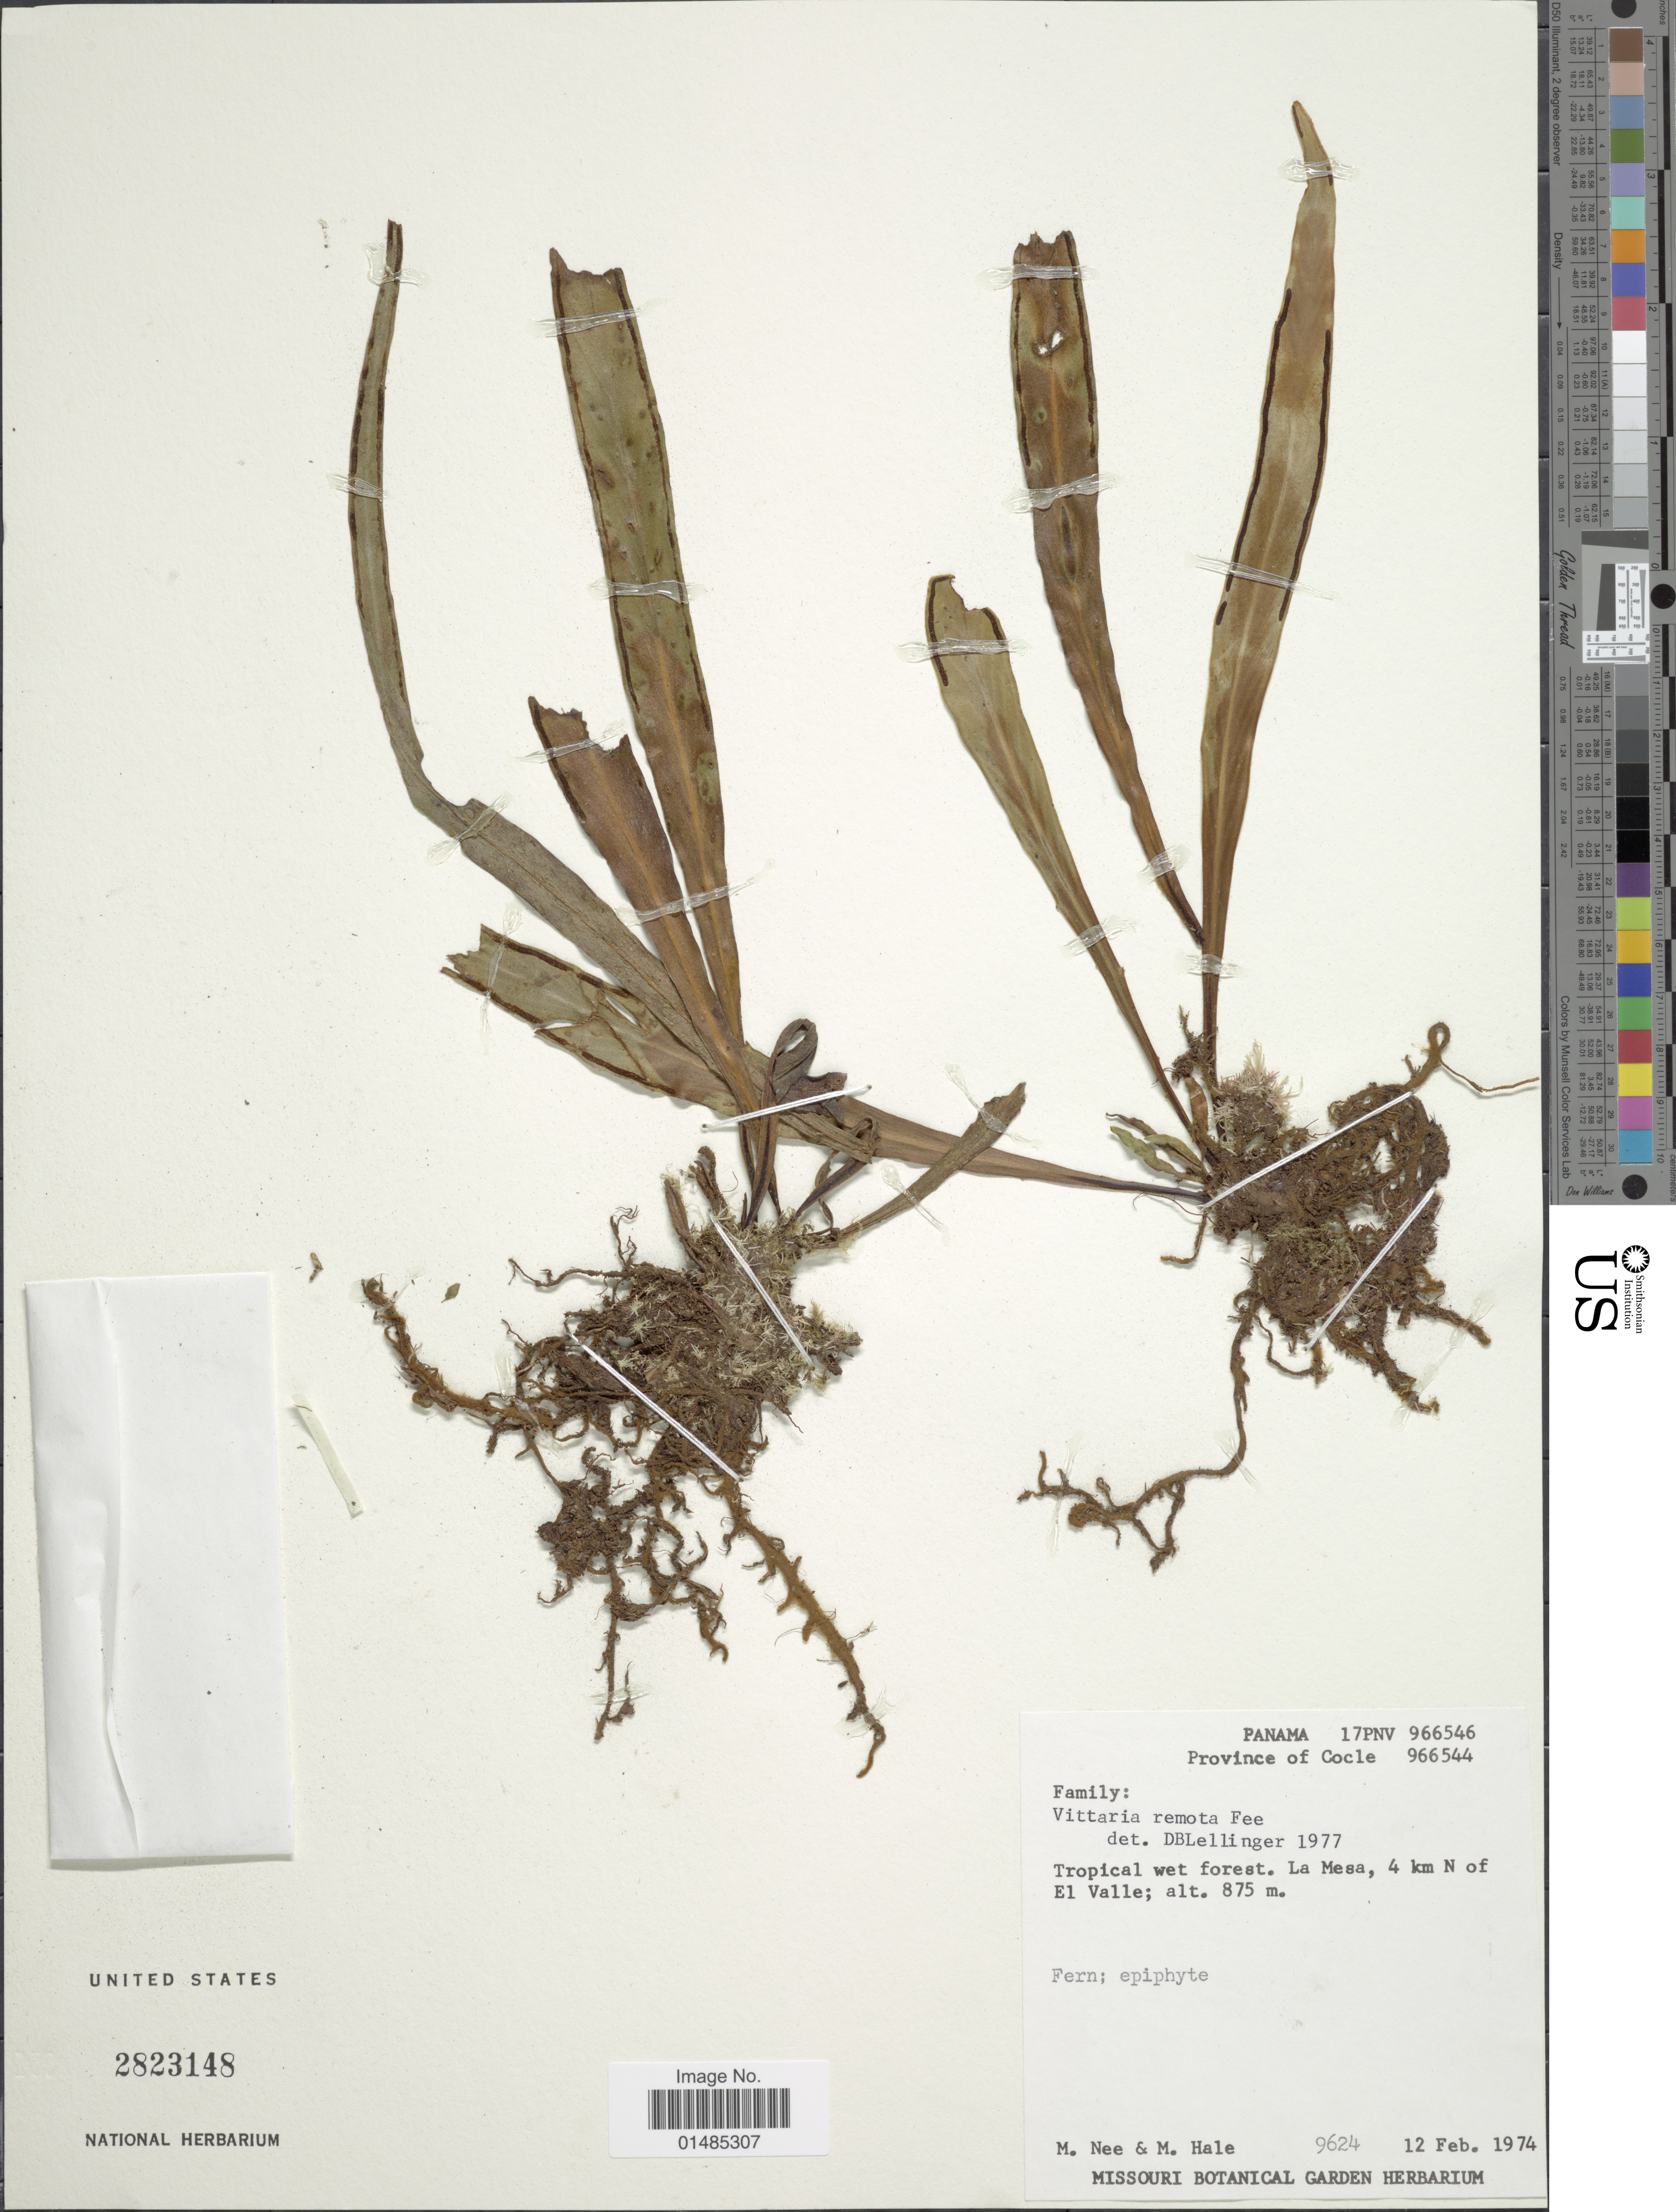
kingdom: Plantae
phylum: Tracheophyta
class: Polypodiopsida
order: Polypodiales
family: Pteridaceae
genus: Radiovittaria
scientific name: Radiovittaria remota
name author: (Fée) E.H. Crane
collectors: M. Nee & M. Hale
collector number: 9624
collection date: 1974-02-12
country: Panama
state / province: Coclé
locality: Tropical wet forest. La Mesa, 4 km N of El Valle.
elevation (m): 875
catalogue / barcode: US 2823148